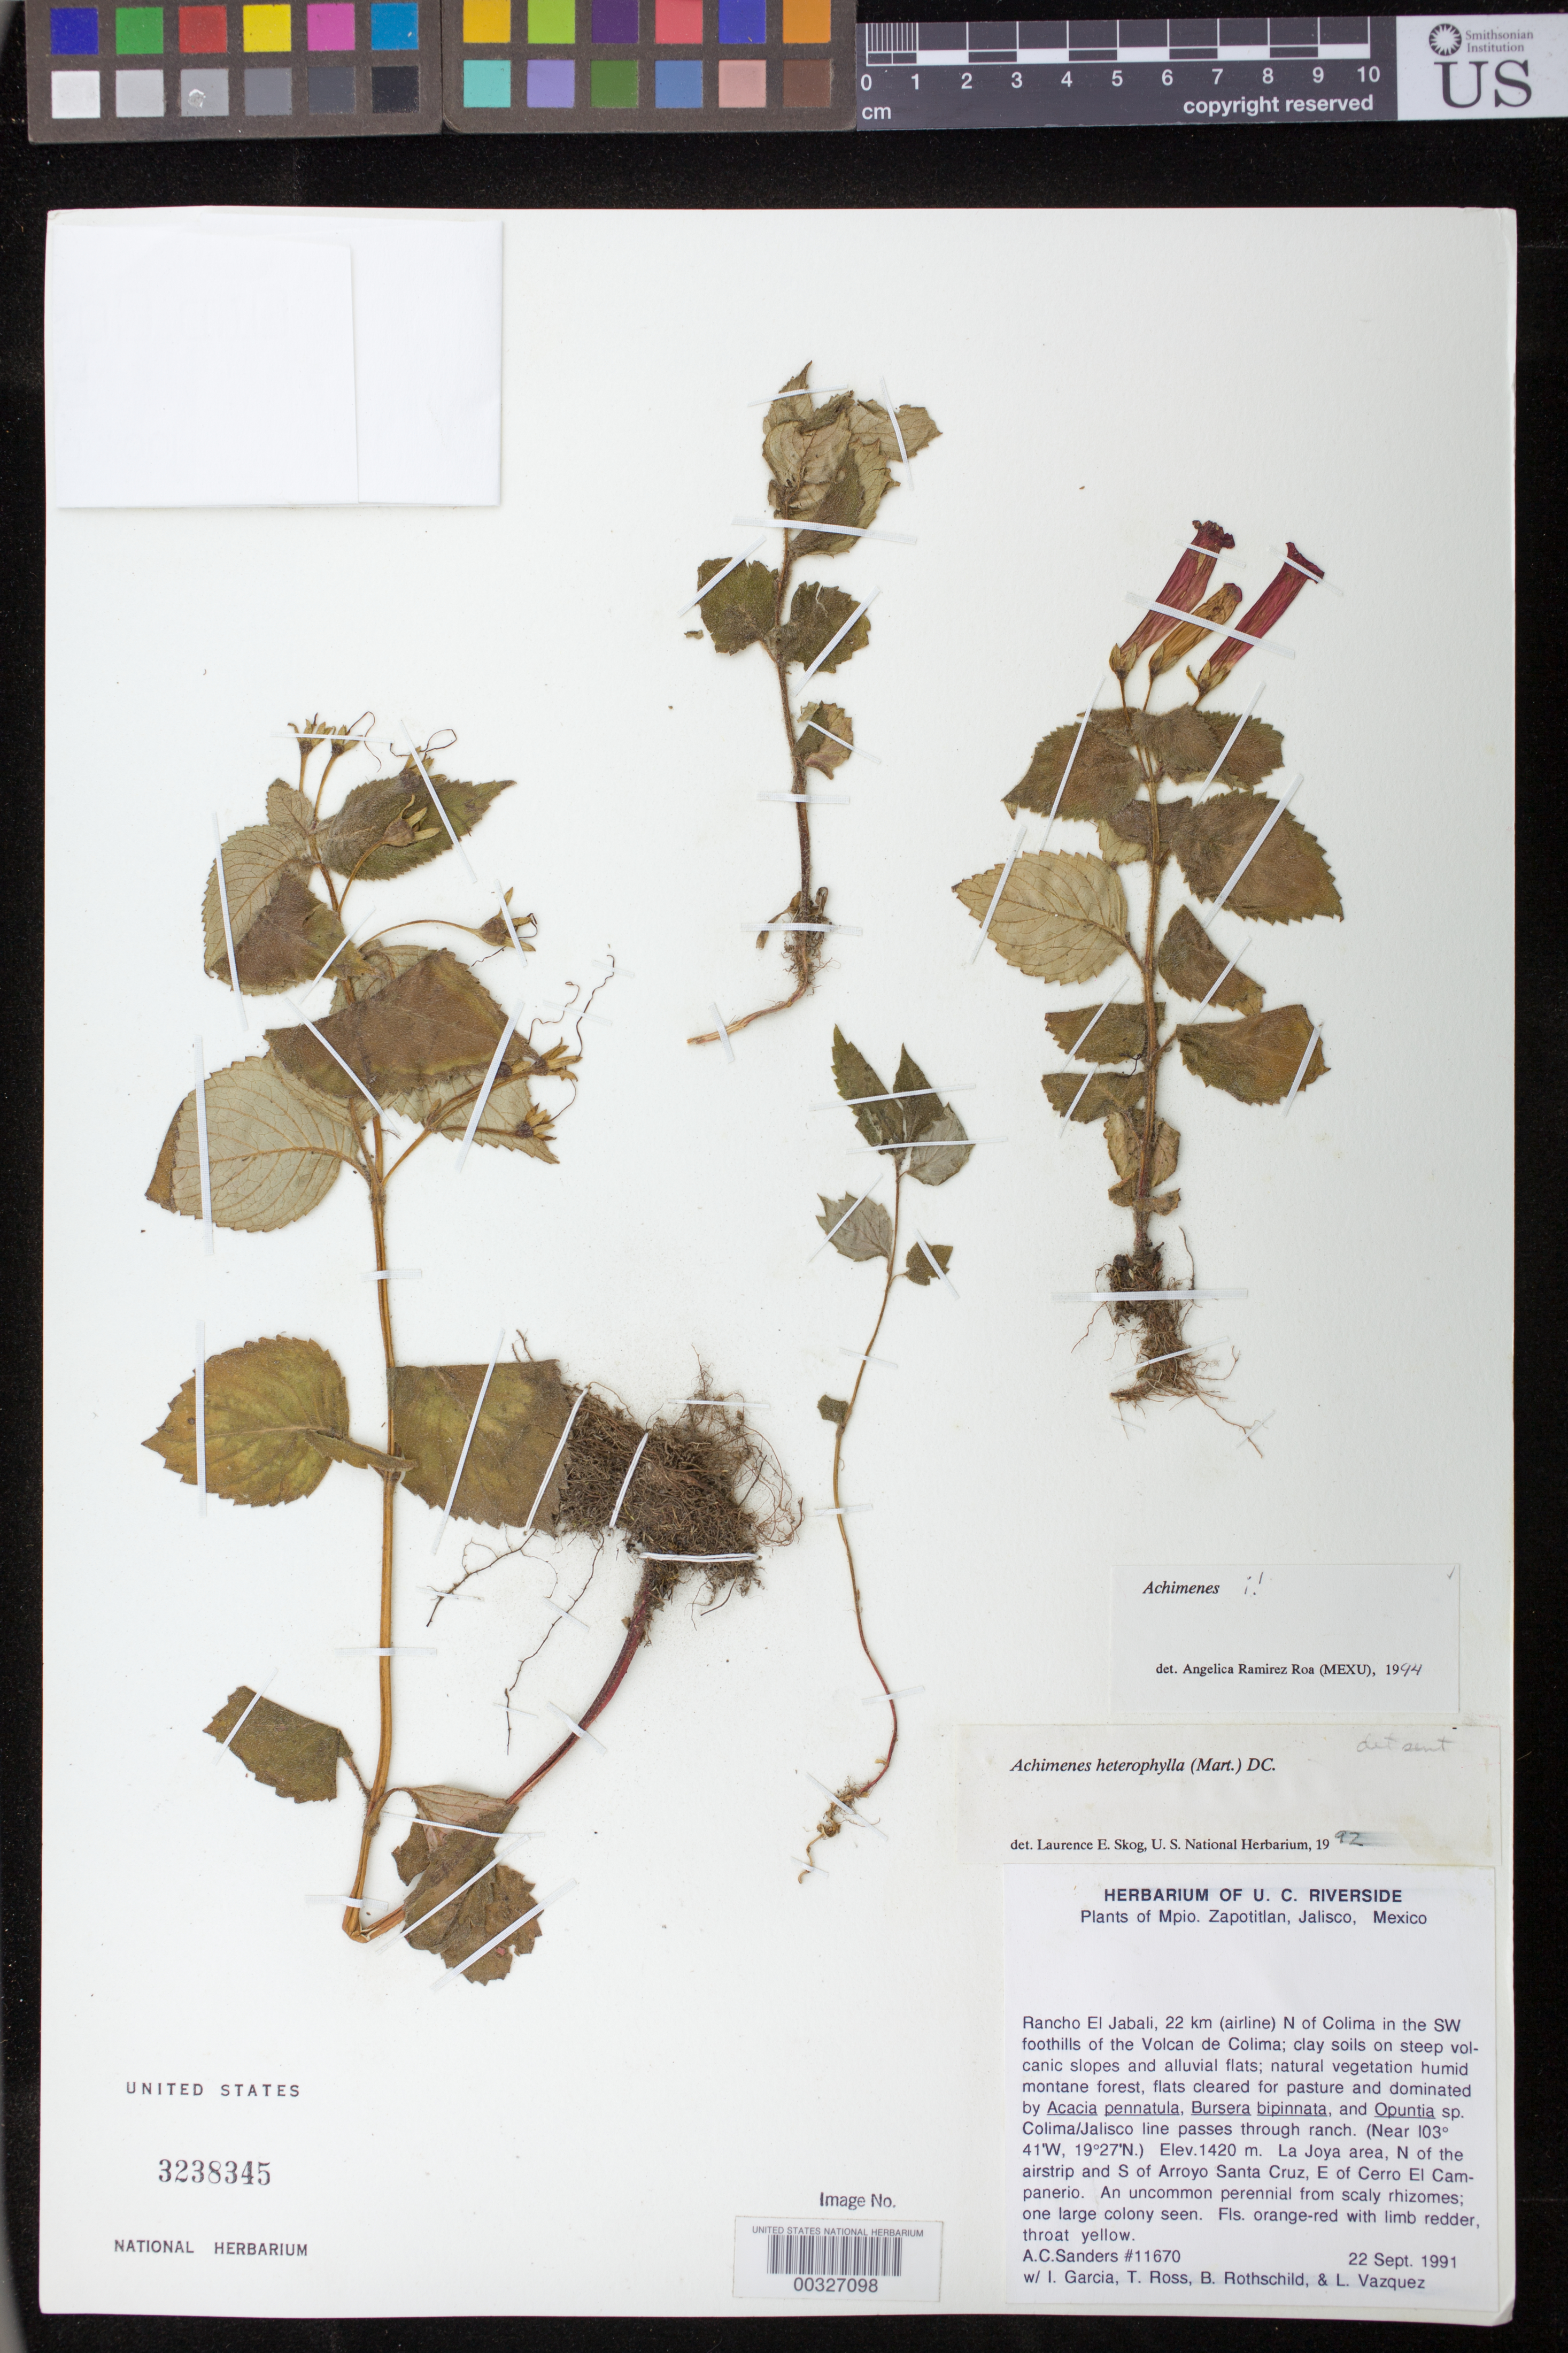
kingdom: Plantae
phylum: Tracheophyta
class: Magnoliopsida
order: Lamiales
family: Gesneriaceae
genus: Achimenes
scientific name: Achimenes heterophylla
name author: (Mart.) DC.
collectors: A. Sanders, I. García R., T. Ross, B. Rothschild & L. Vazquez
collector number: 11670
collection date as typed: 22 Sep 1991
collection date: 1991-09-22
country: Mexico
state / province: Jalisco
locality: Mpio. Zapotitlan, Rancho El Jabali, 22 km N of Colima in the SW foothills of the Volcan de Colima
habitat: clay soils on steep volcanic slopes and allvial flats; natural vegetation humid montane forest, flats cleared for pasture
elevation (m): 1420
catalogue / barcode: US 3238345